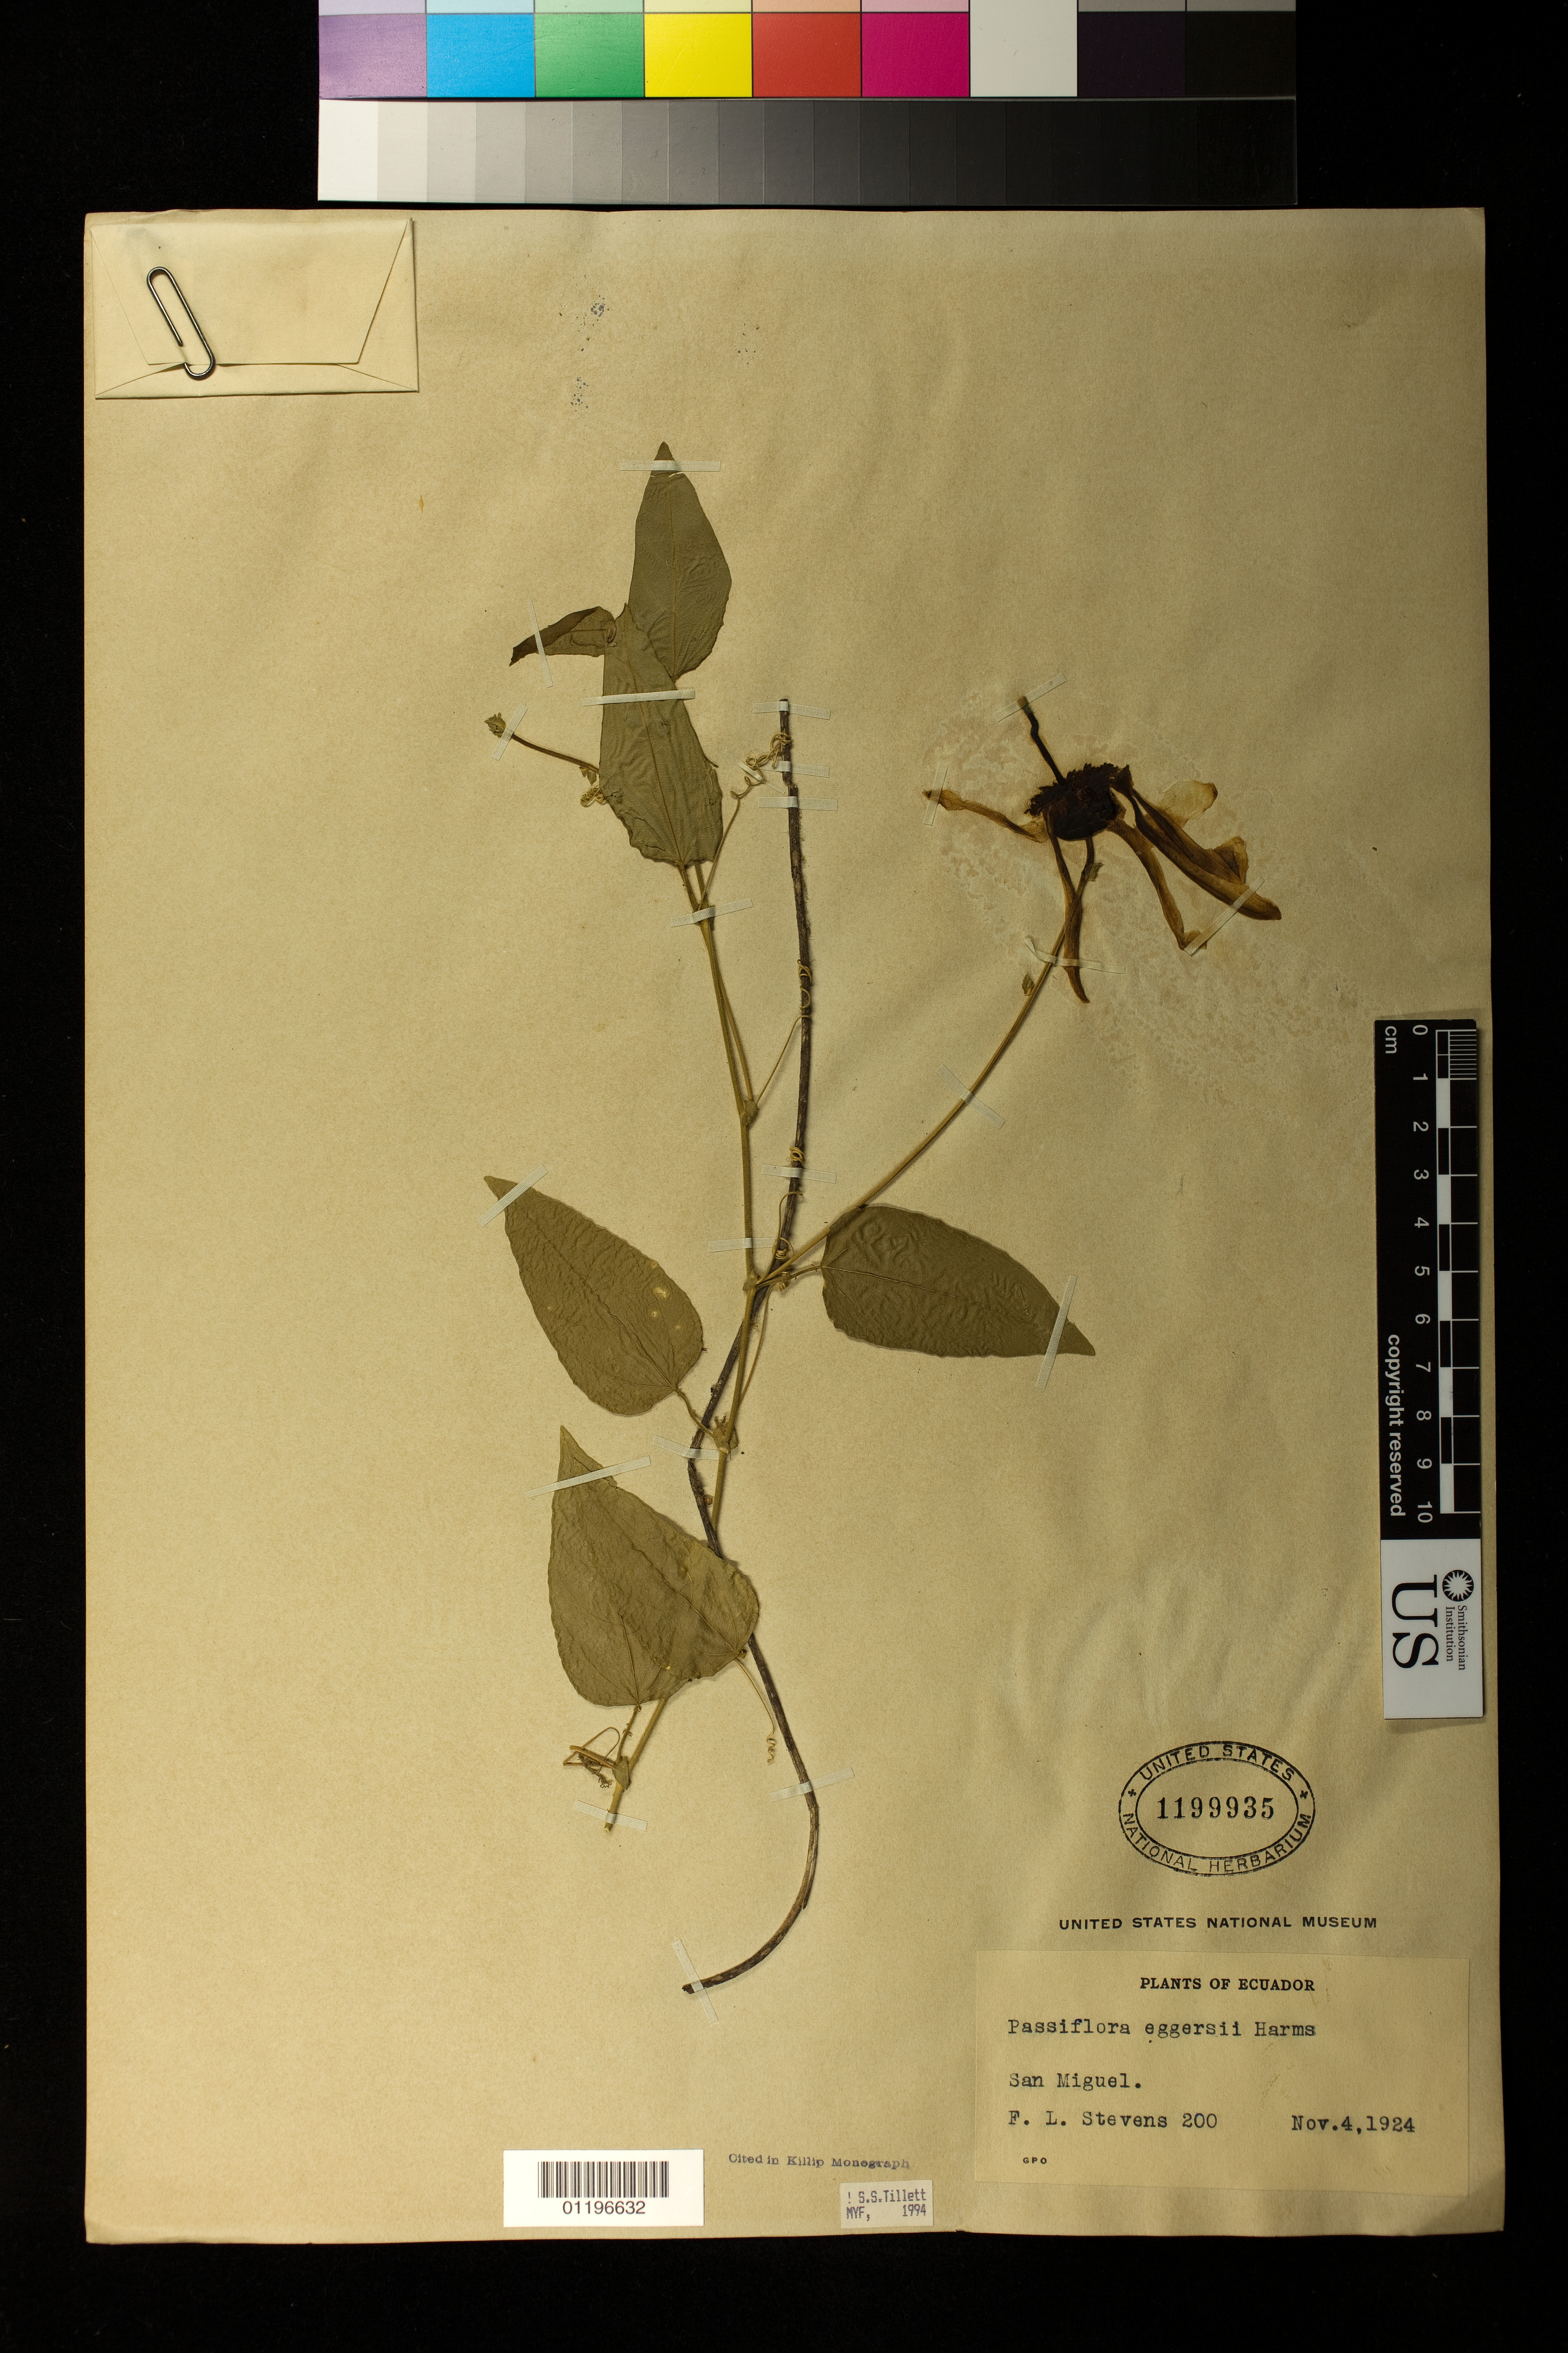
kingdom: Plantae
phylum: Tracheophyta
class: Magnoliopsida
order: Malpighiales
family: Passifloraceae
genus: Passiflora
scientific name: Passiflora eggersii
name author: Harms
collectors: F. L. Stevens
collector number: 200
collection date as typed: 11 Apr 1924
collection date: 1924-04-11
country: Ecuador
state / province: Bolivar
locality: San Miguel.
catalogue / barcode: US 1199935